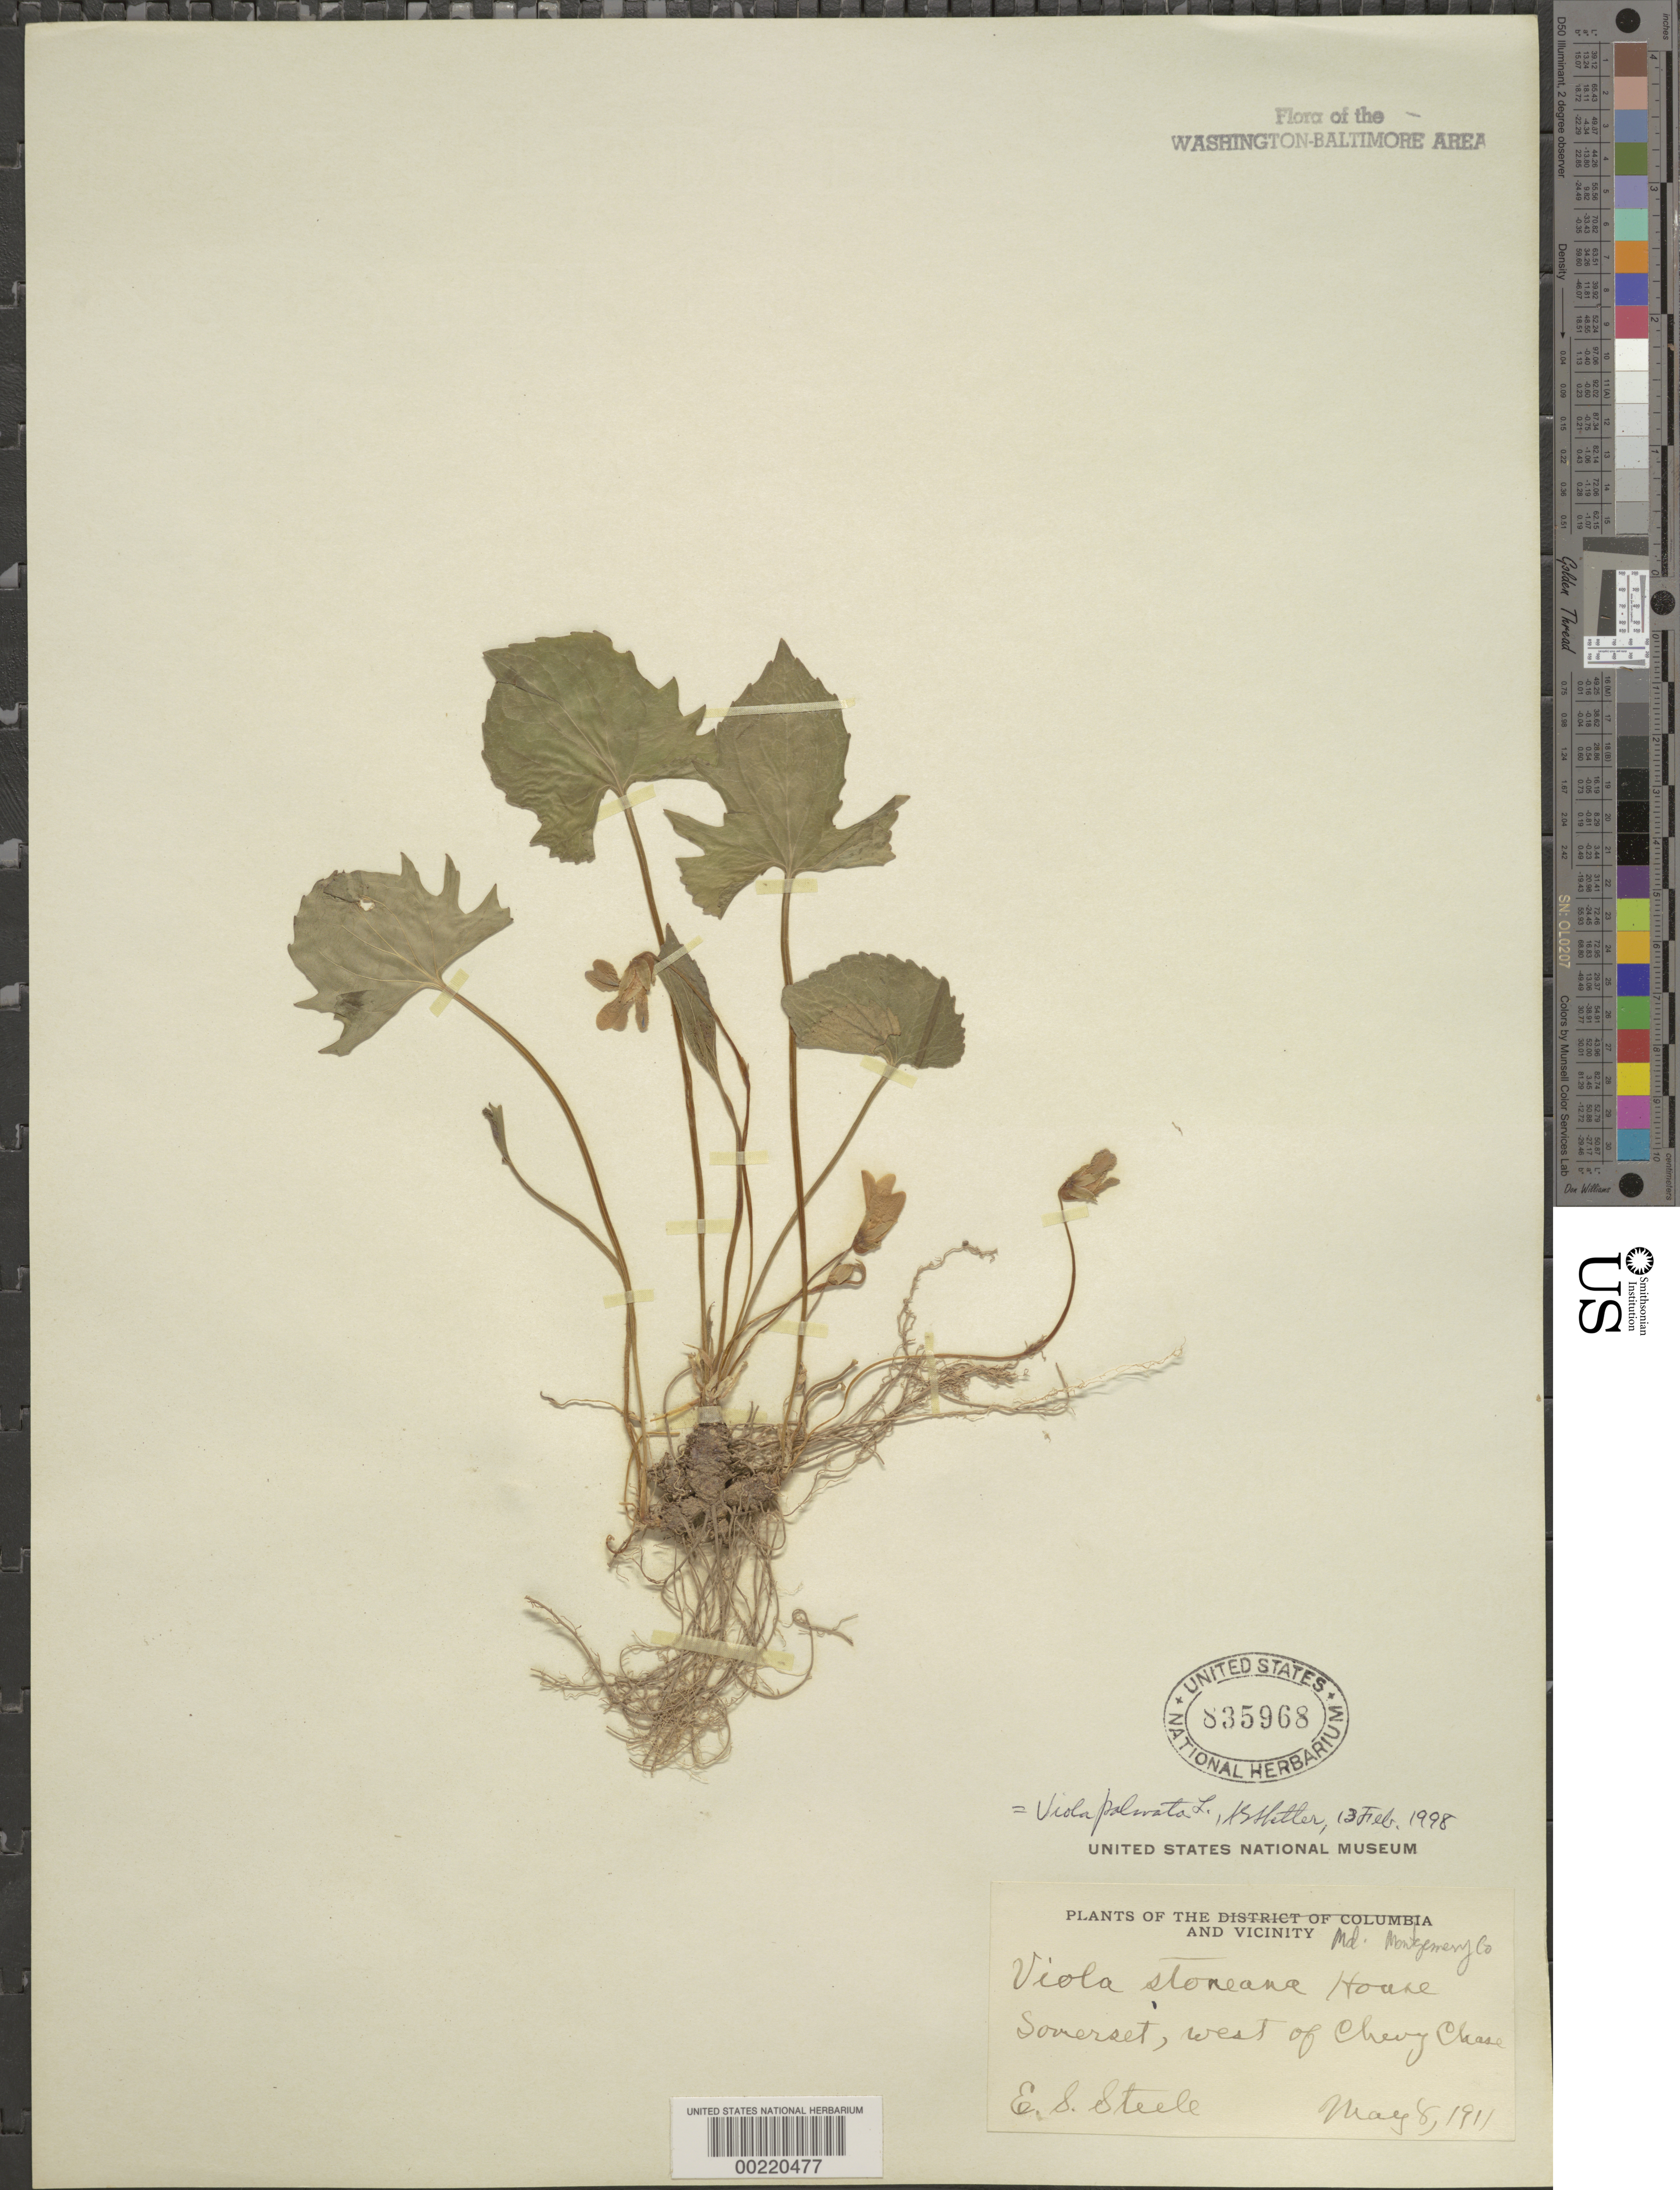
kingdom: Plantae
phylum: Tracheophyta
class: Magnoliopsida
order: Malpighiales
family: Violaceae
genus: Viola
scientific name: Viola palmata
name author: L.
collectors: E. Steele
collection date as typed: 08 May 1911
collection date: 1911-05-08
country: United States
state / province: Maryland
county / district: Montgomery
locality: Somerset, west of Chevy Chase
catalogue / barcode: US 835968